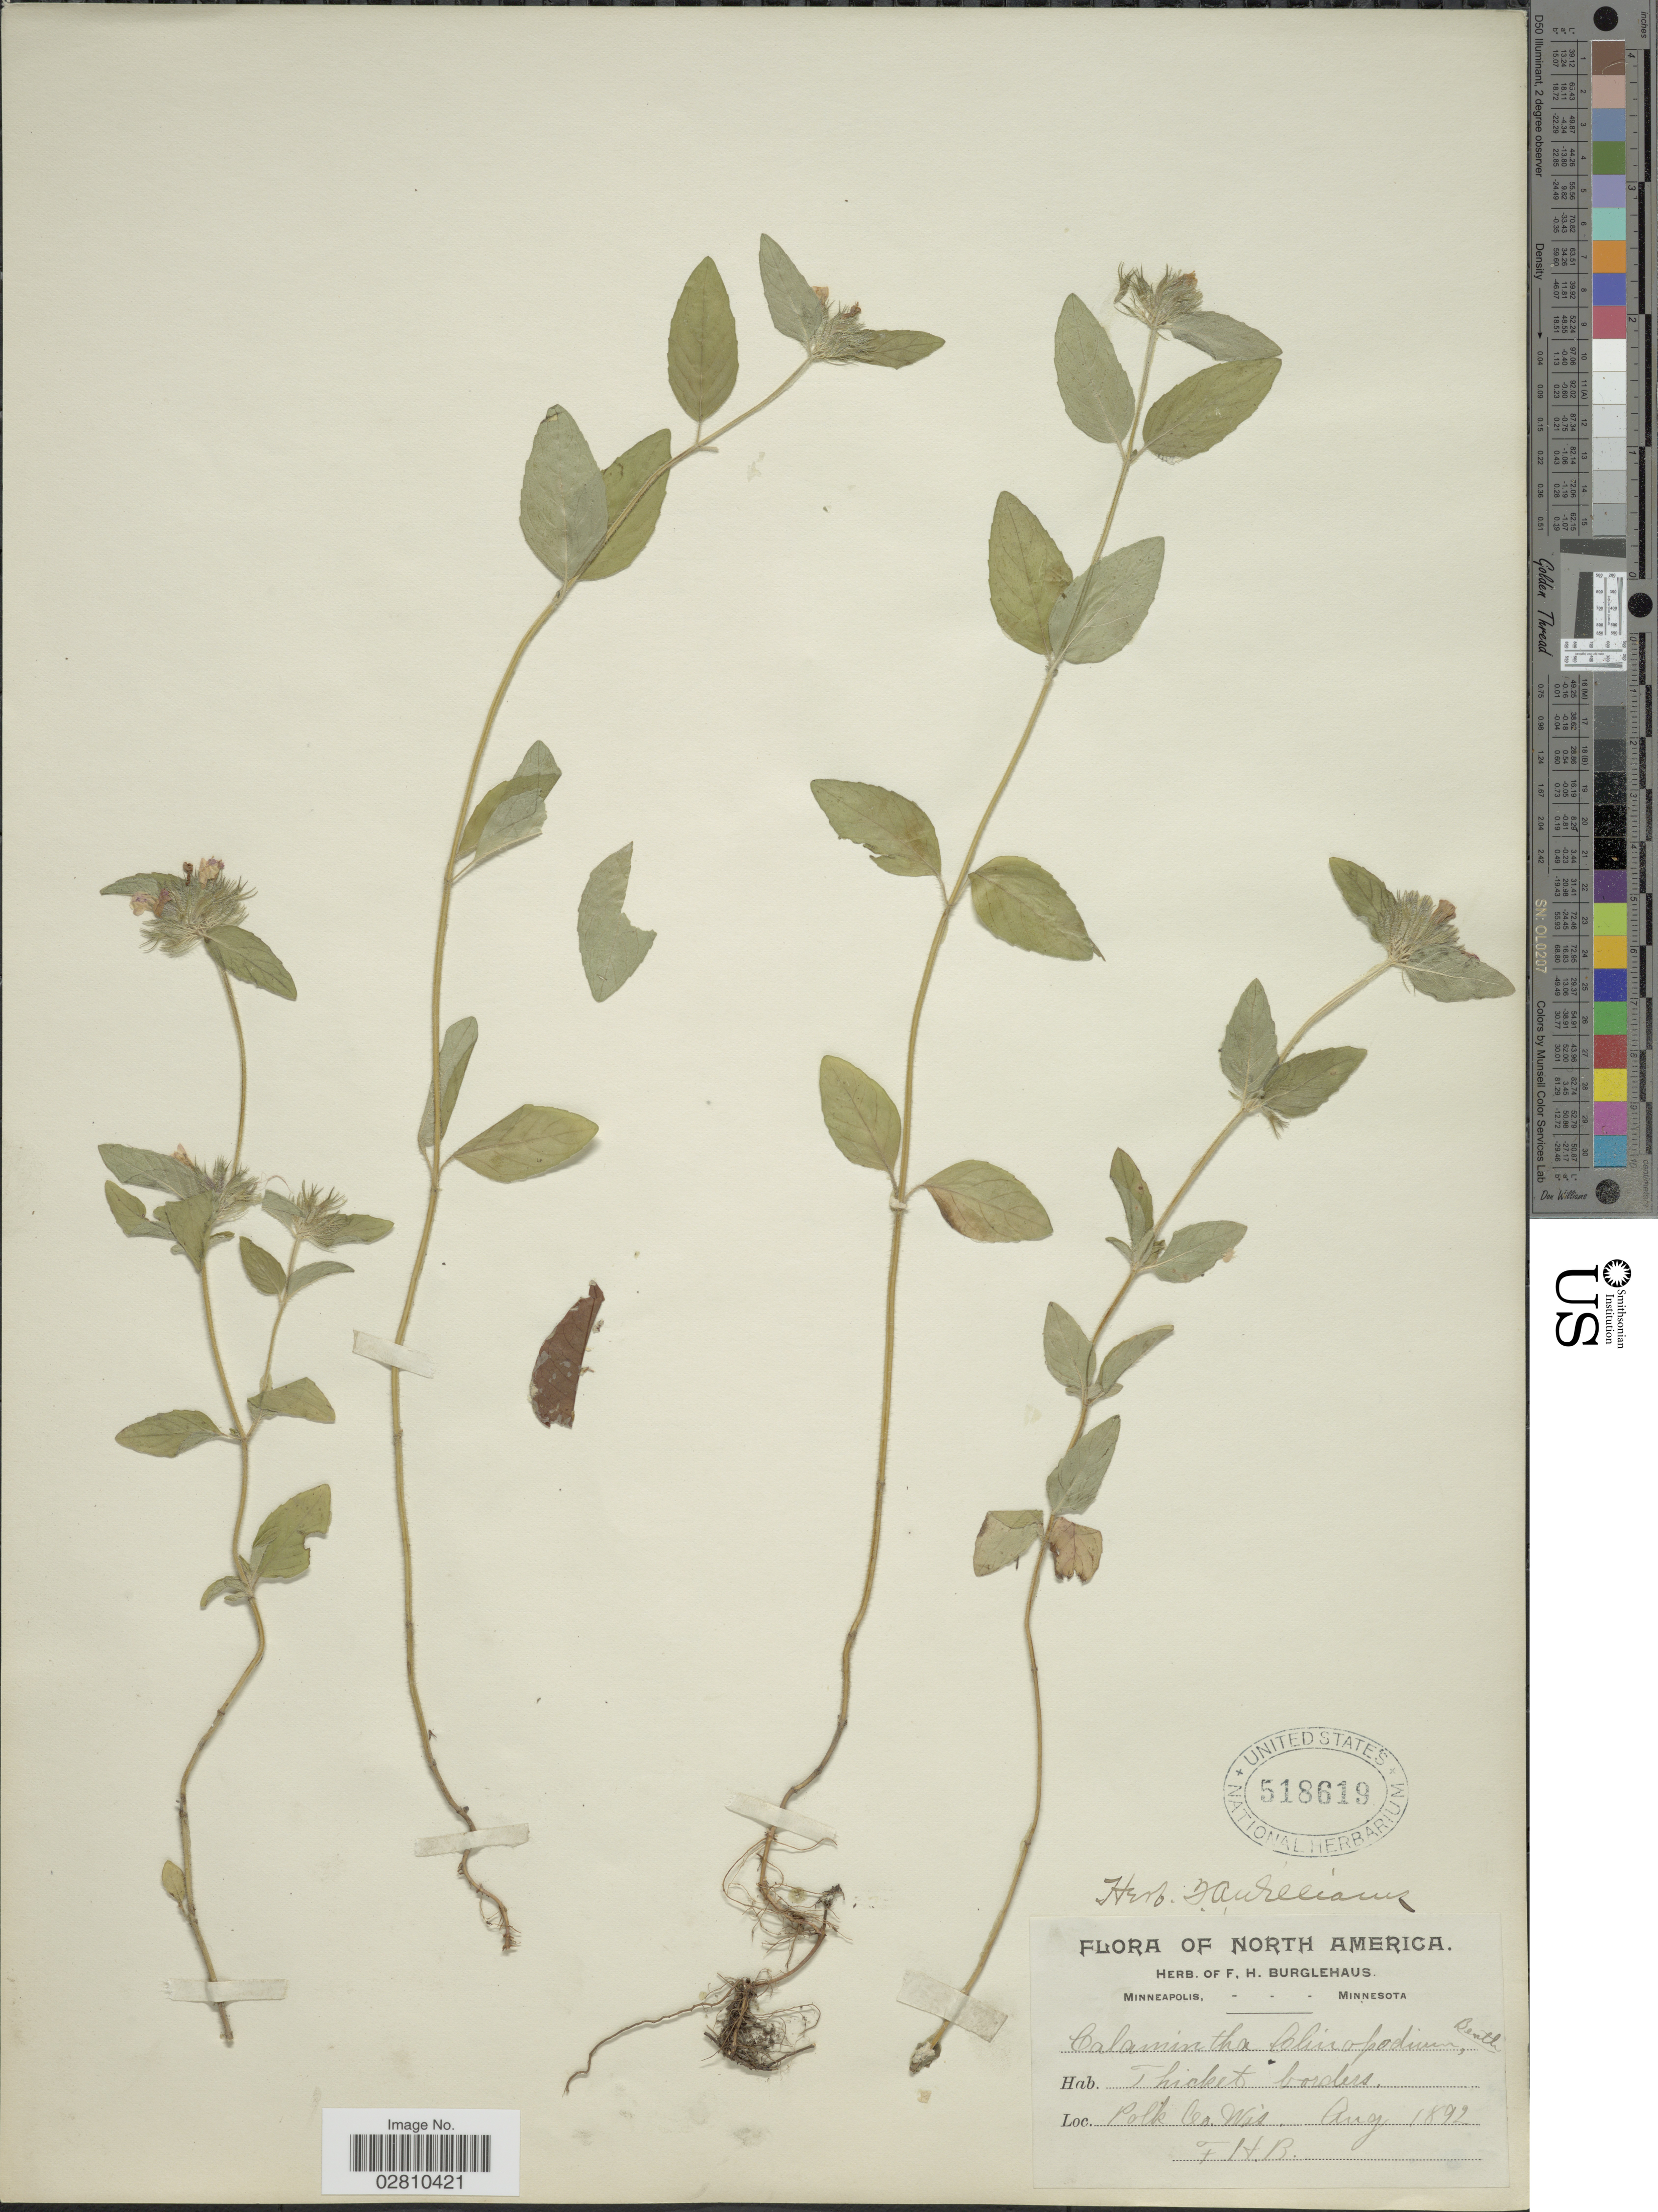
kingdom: Plantae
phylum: Tracheophyta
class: Magnoliopsida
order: Lamiales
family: Lamiaceae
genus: Clinopodium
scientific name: Clinopodium vulgare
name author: L.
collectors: F. Burglehaus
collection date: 1892-08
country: United States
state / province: Wisconsin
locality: Polk Co., Wis.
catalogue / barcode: US 518619